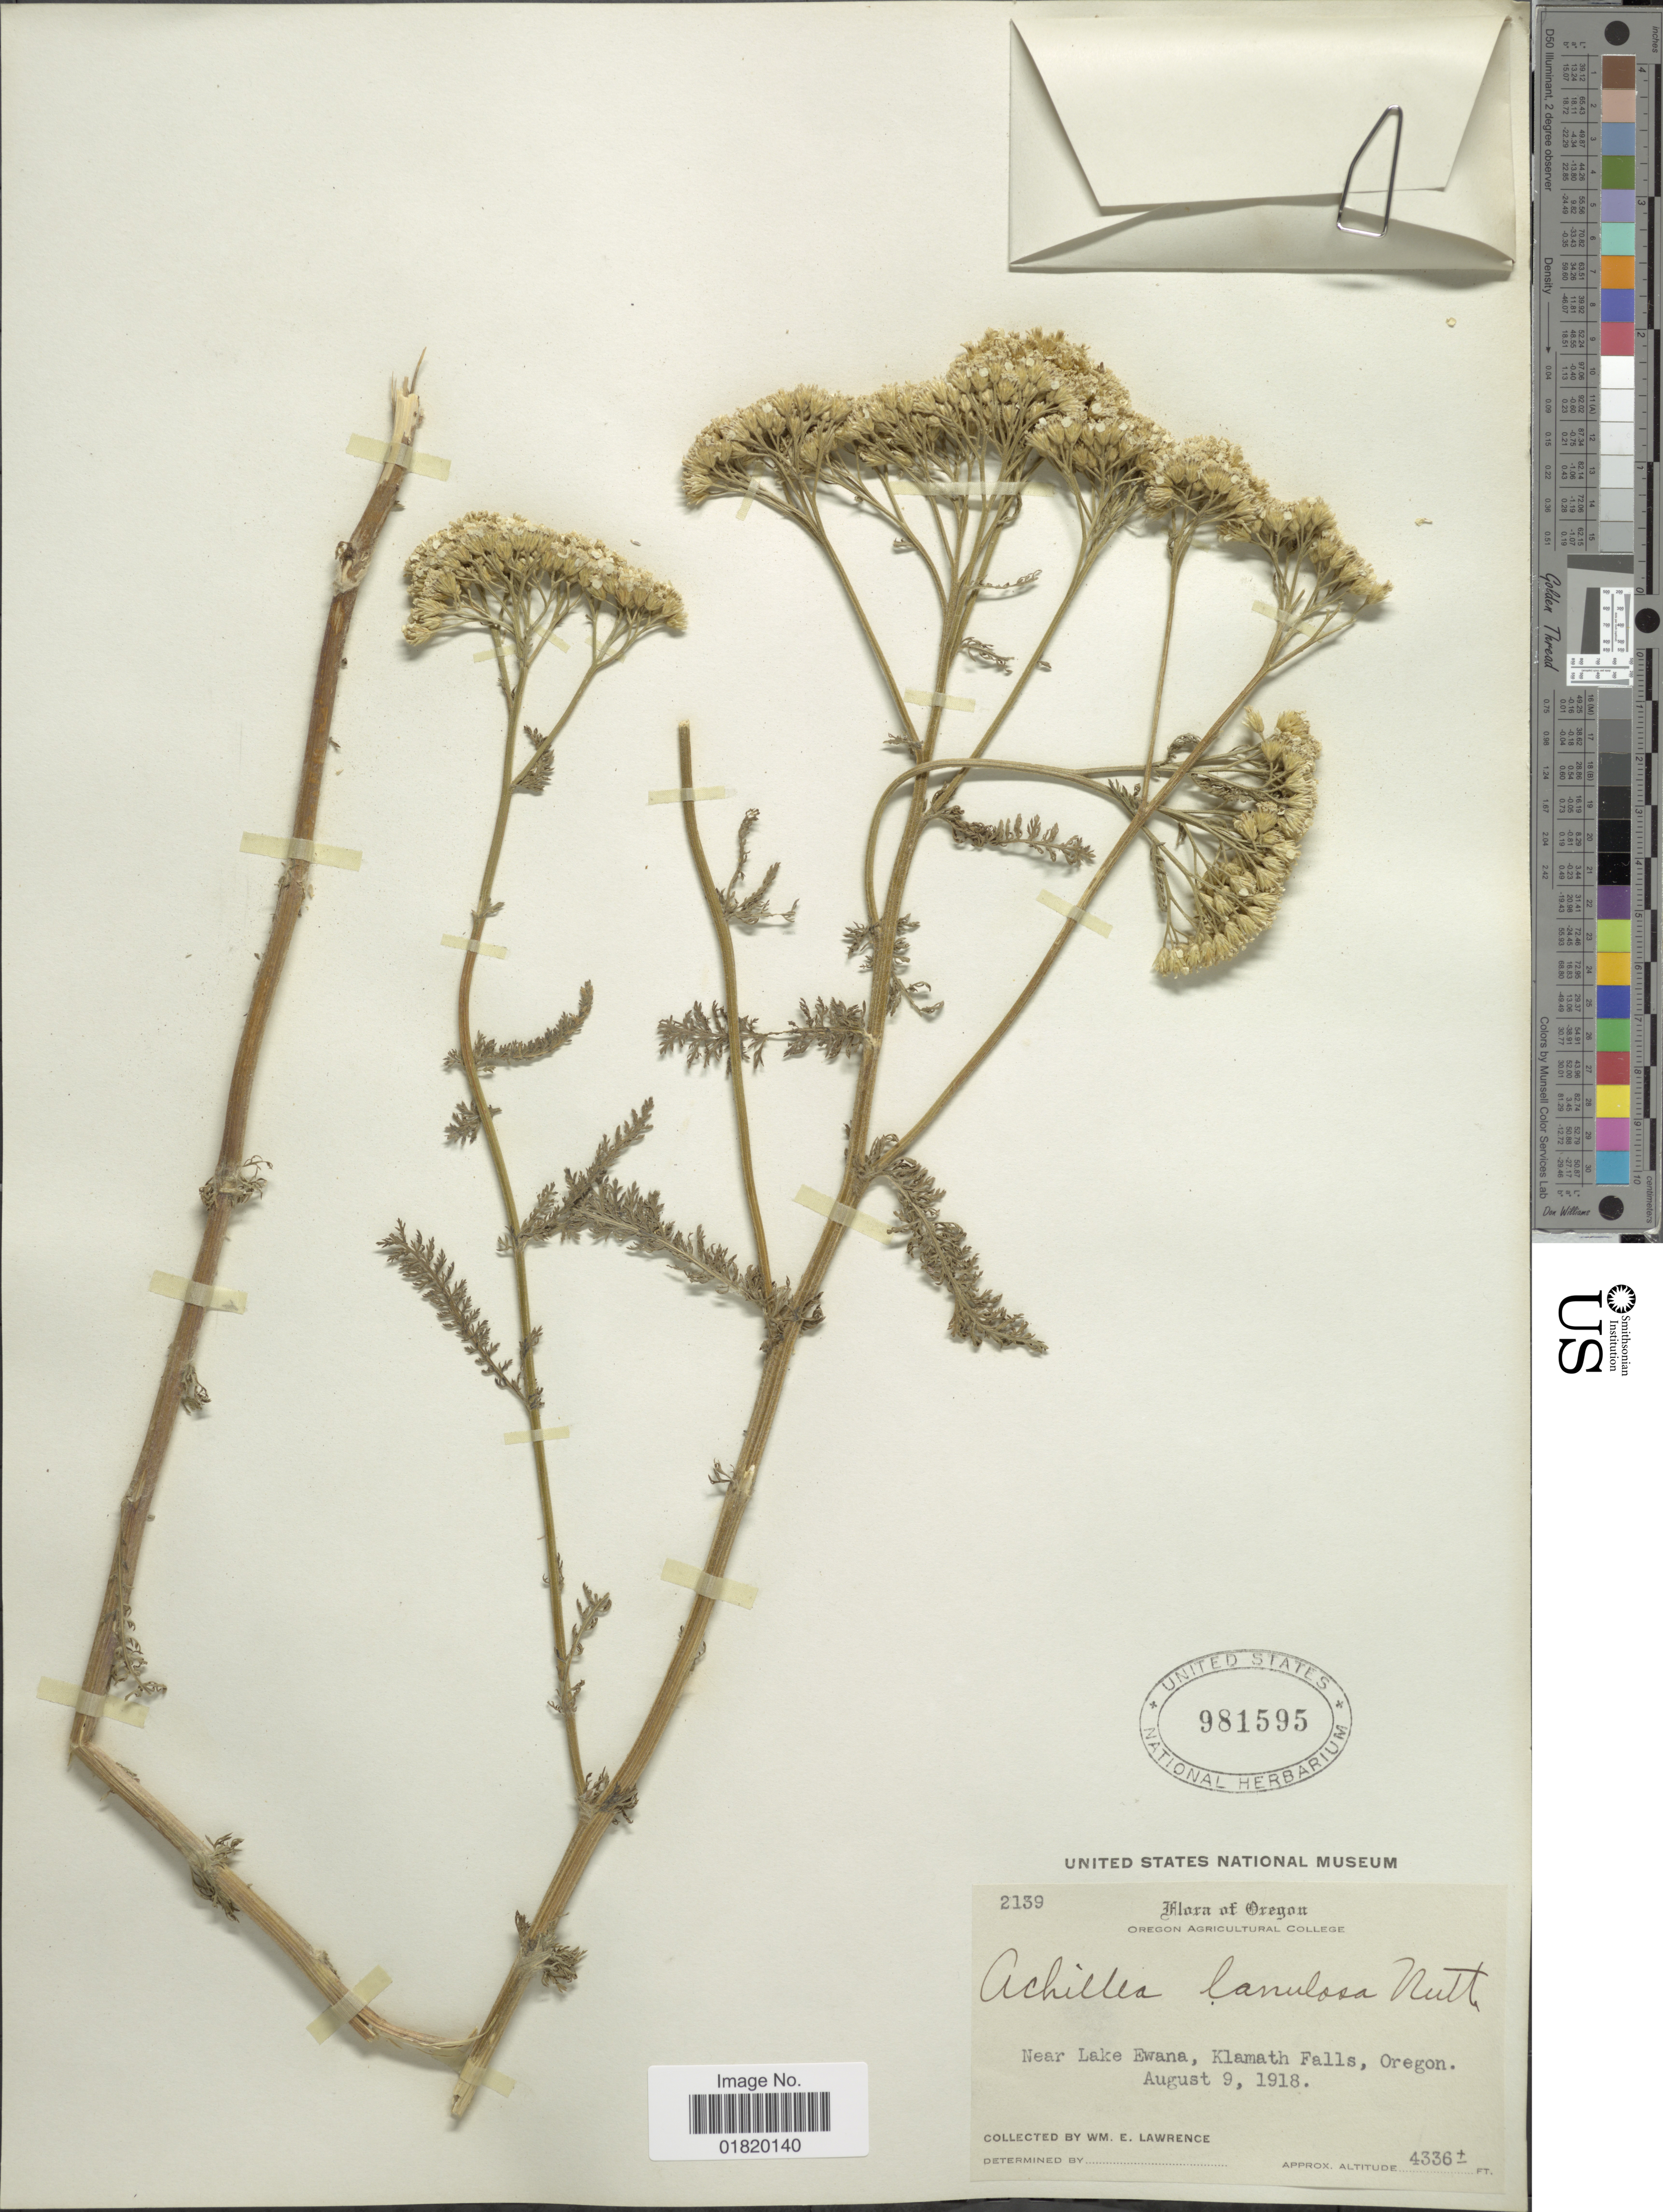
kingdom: Plantae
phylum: Tracheophyta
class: Magnoliopsida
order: Asterales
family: Asteraceae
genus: Achillea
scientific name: Achillea lanulosa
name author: Nutt.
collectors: W. Lawrence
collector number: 2139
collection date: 1918-08-09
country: United States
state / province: Oregon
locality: Near Lake Ewana, Klamath Falls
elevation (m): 1322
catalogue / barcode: US 981595